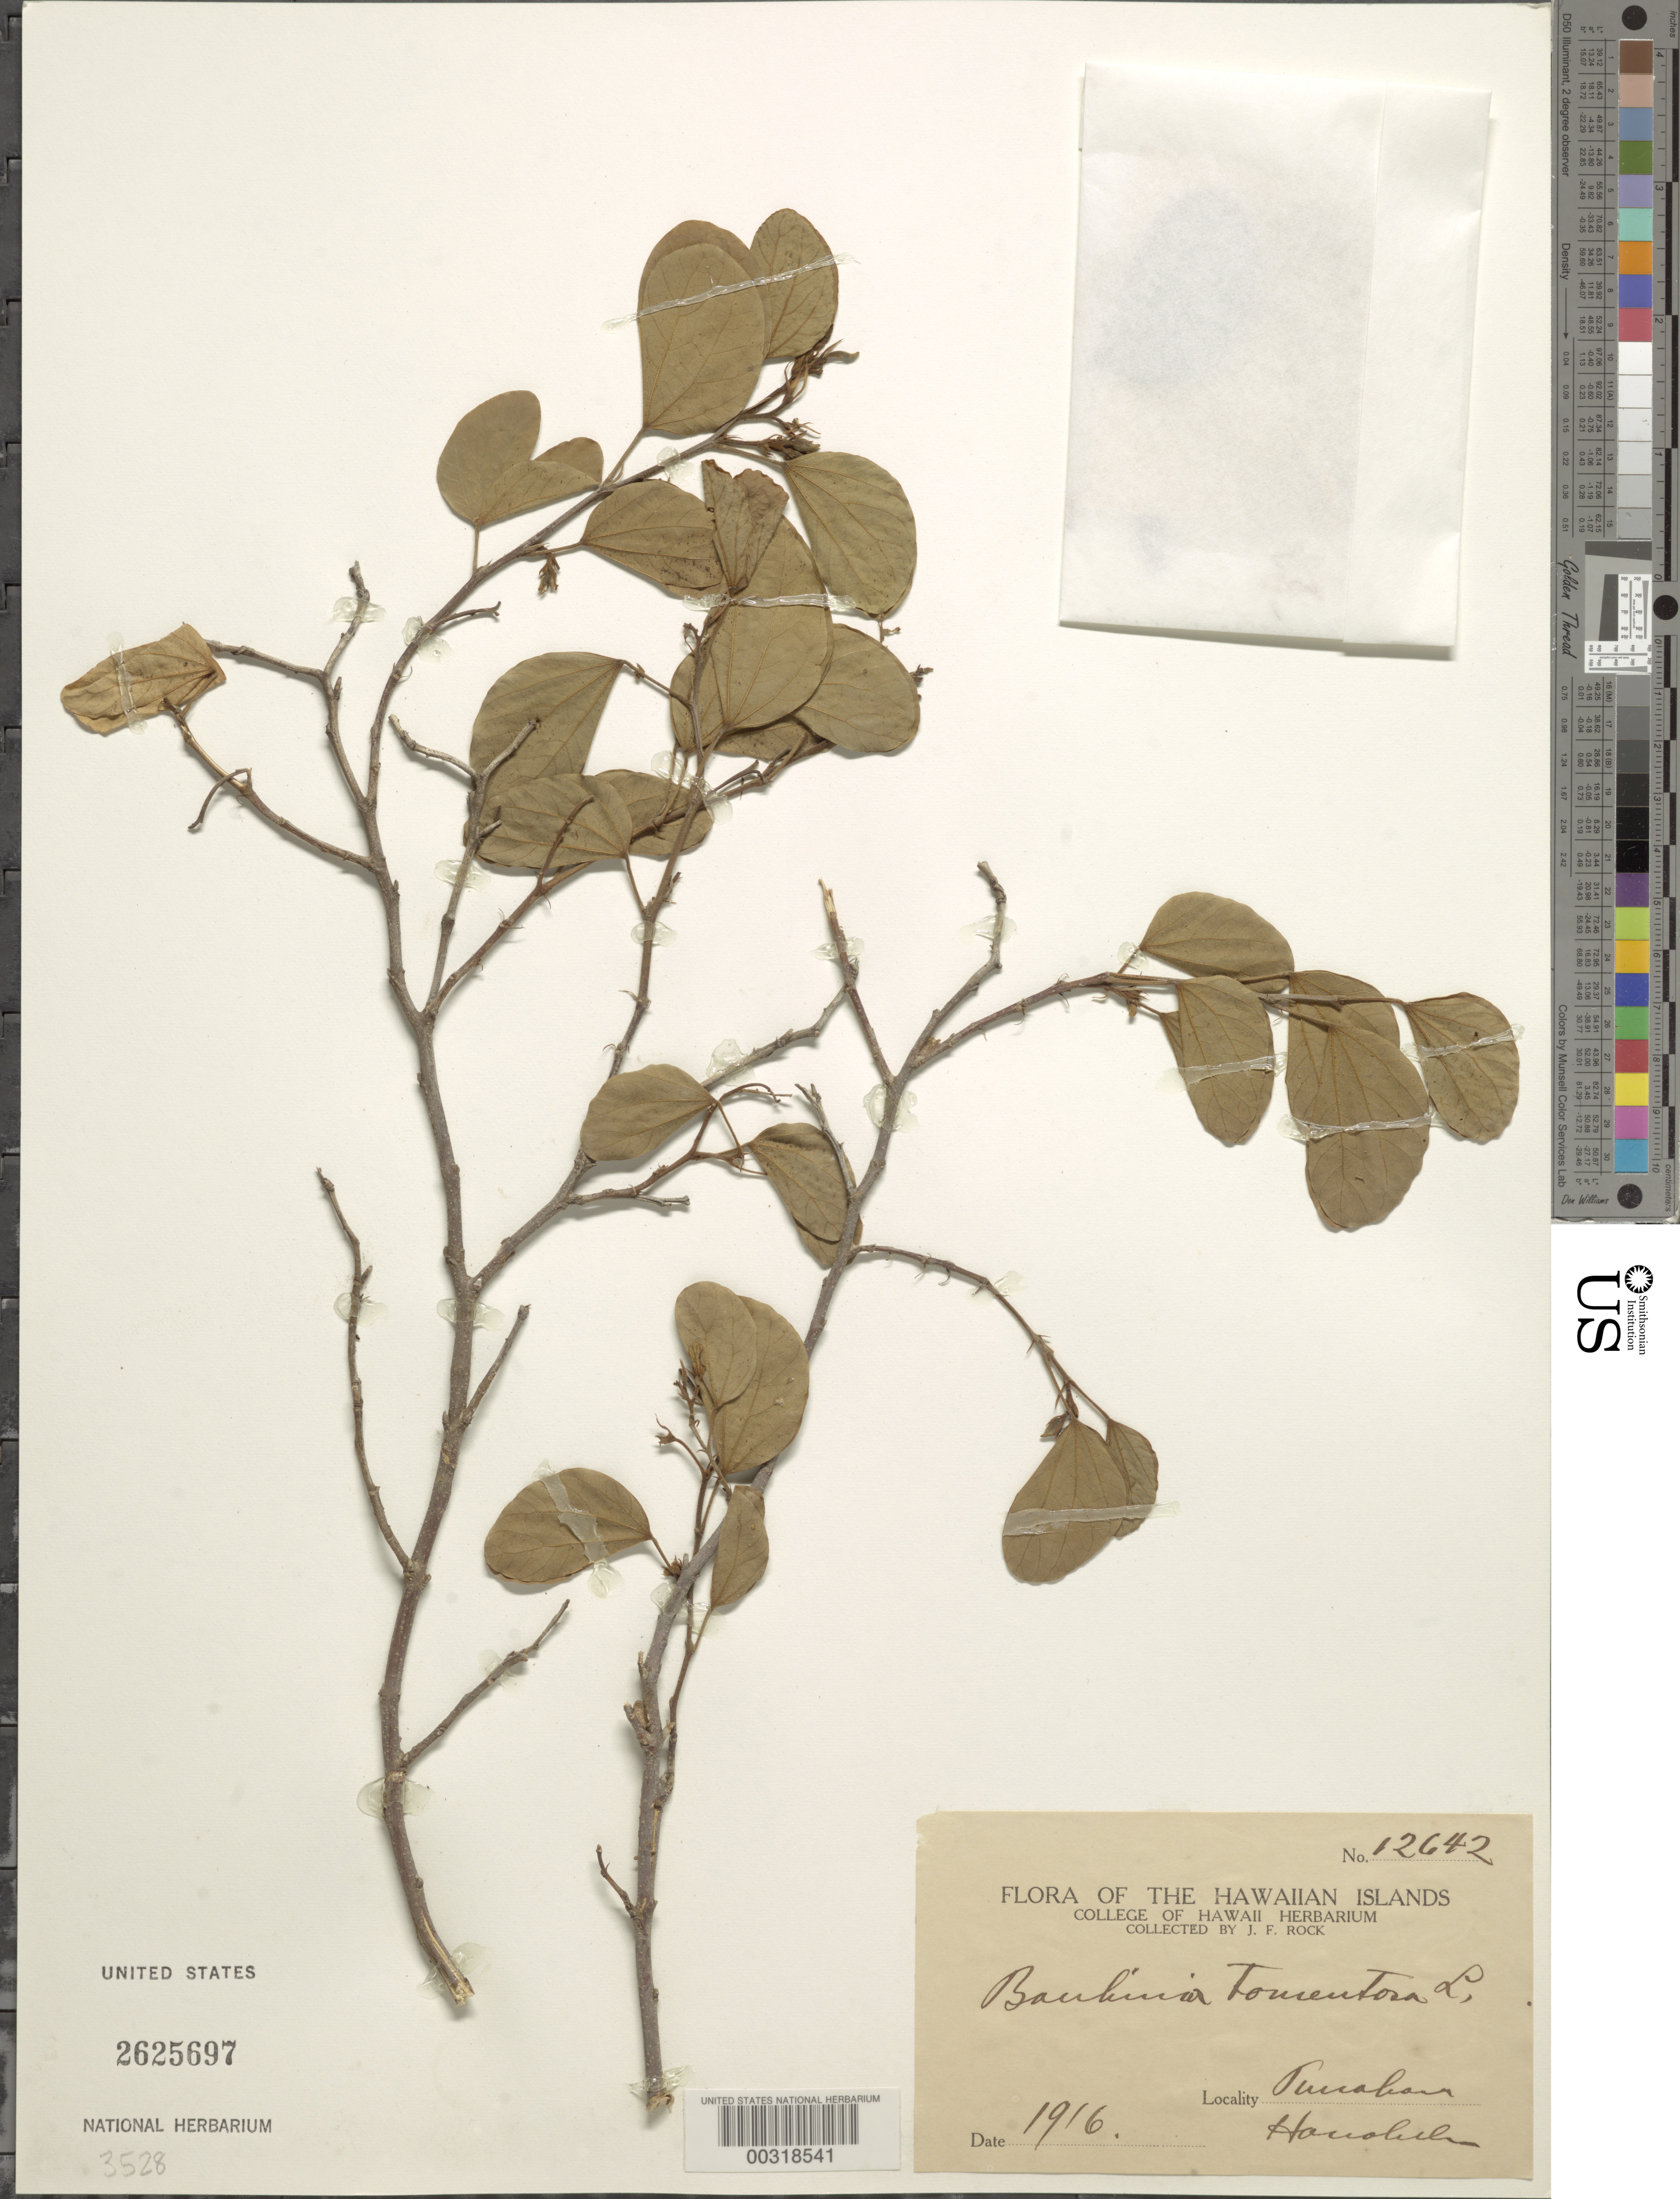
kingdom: Plantae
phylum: Tracheophyta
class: Magnoliopsida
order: Fabales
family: Fabaceae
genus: Bauhinia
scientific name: Bauhinia monandra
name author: Kurz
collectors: J. F. Rock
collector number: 12642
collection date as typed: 1916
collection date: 1916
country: United States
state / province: Hawaii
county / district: Honolulu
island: Oahu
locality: Puccabarr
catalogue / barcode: US 2625697